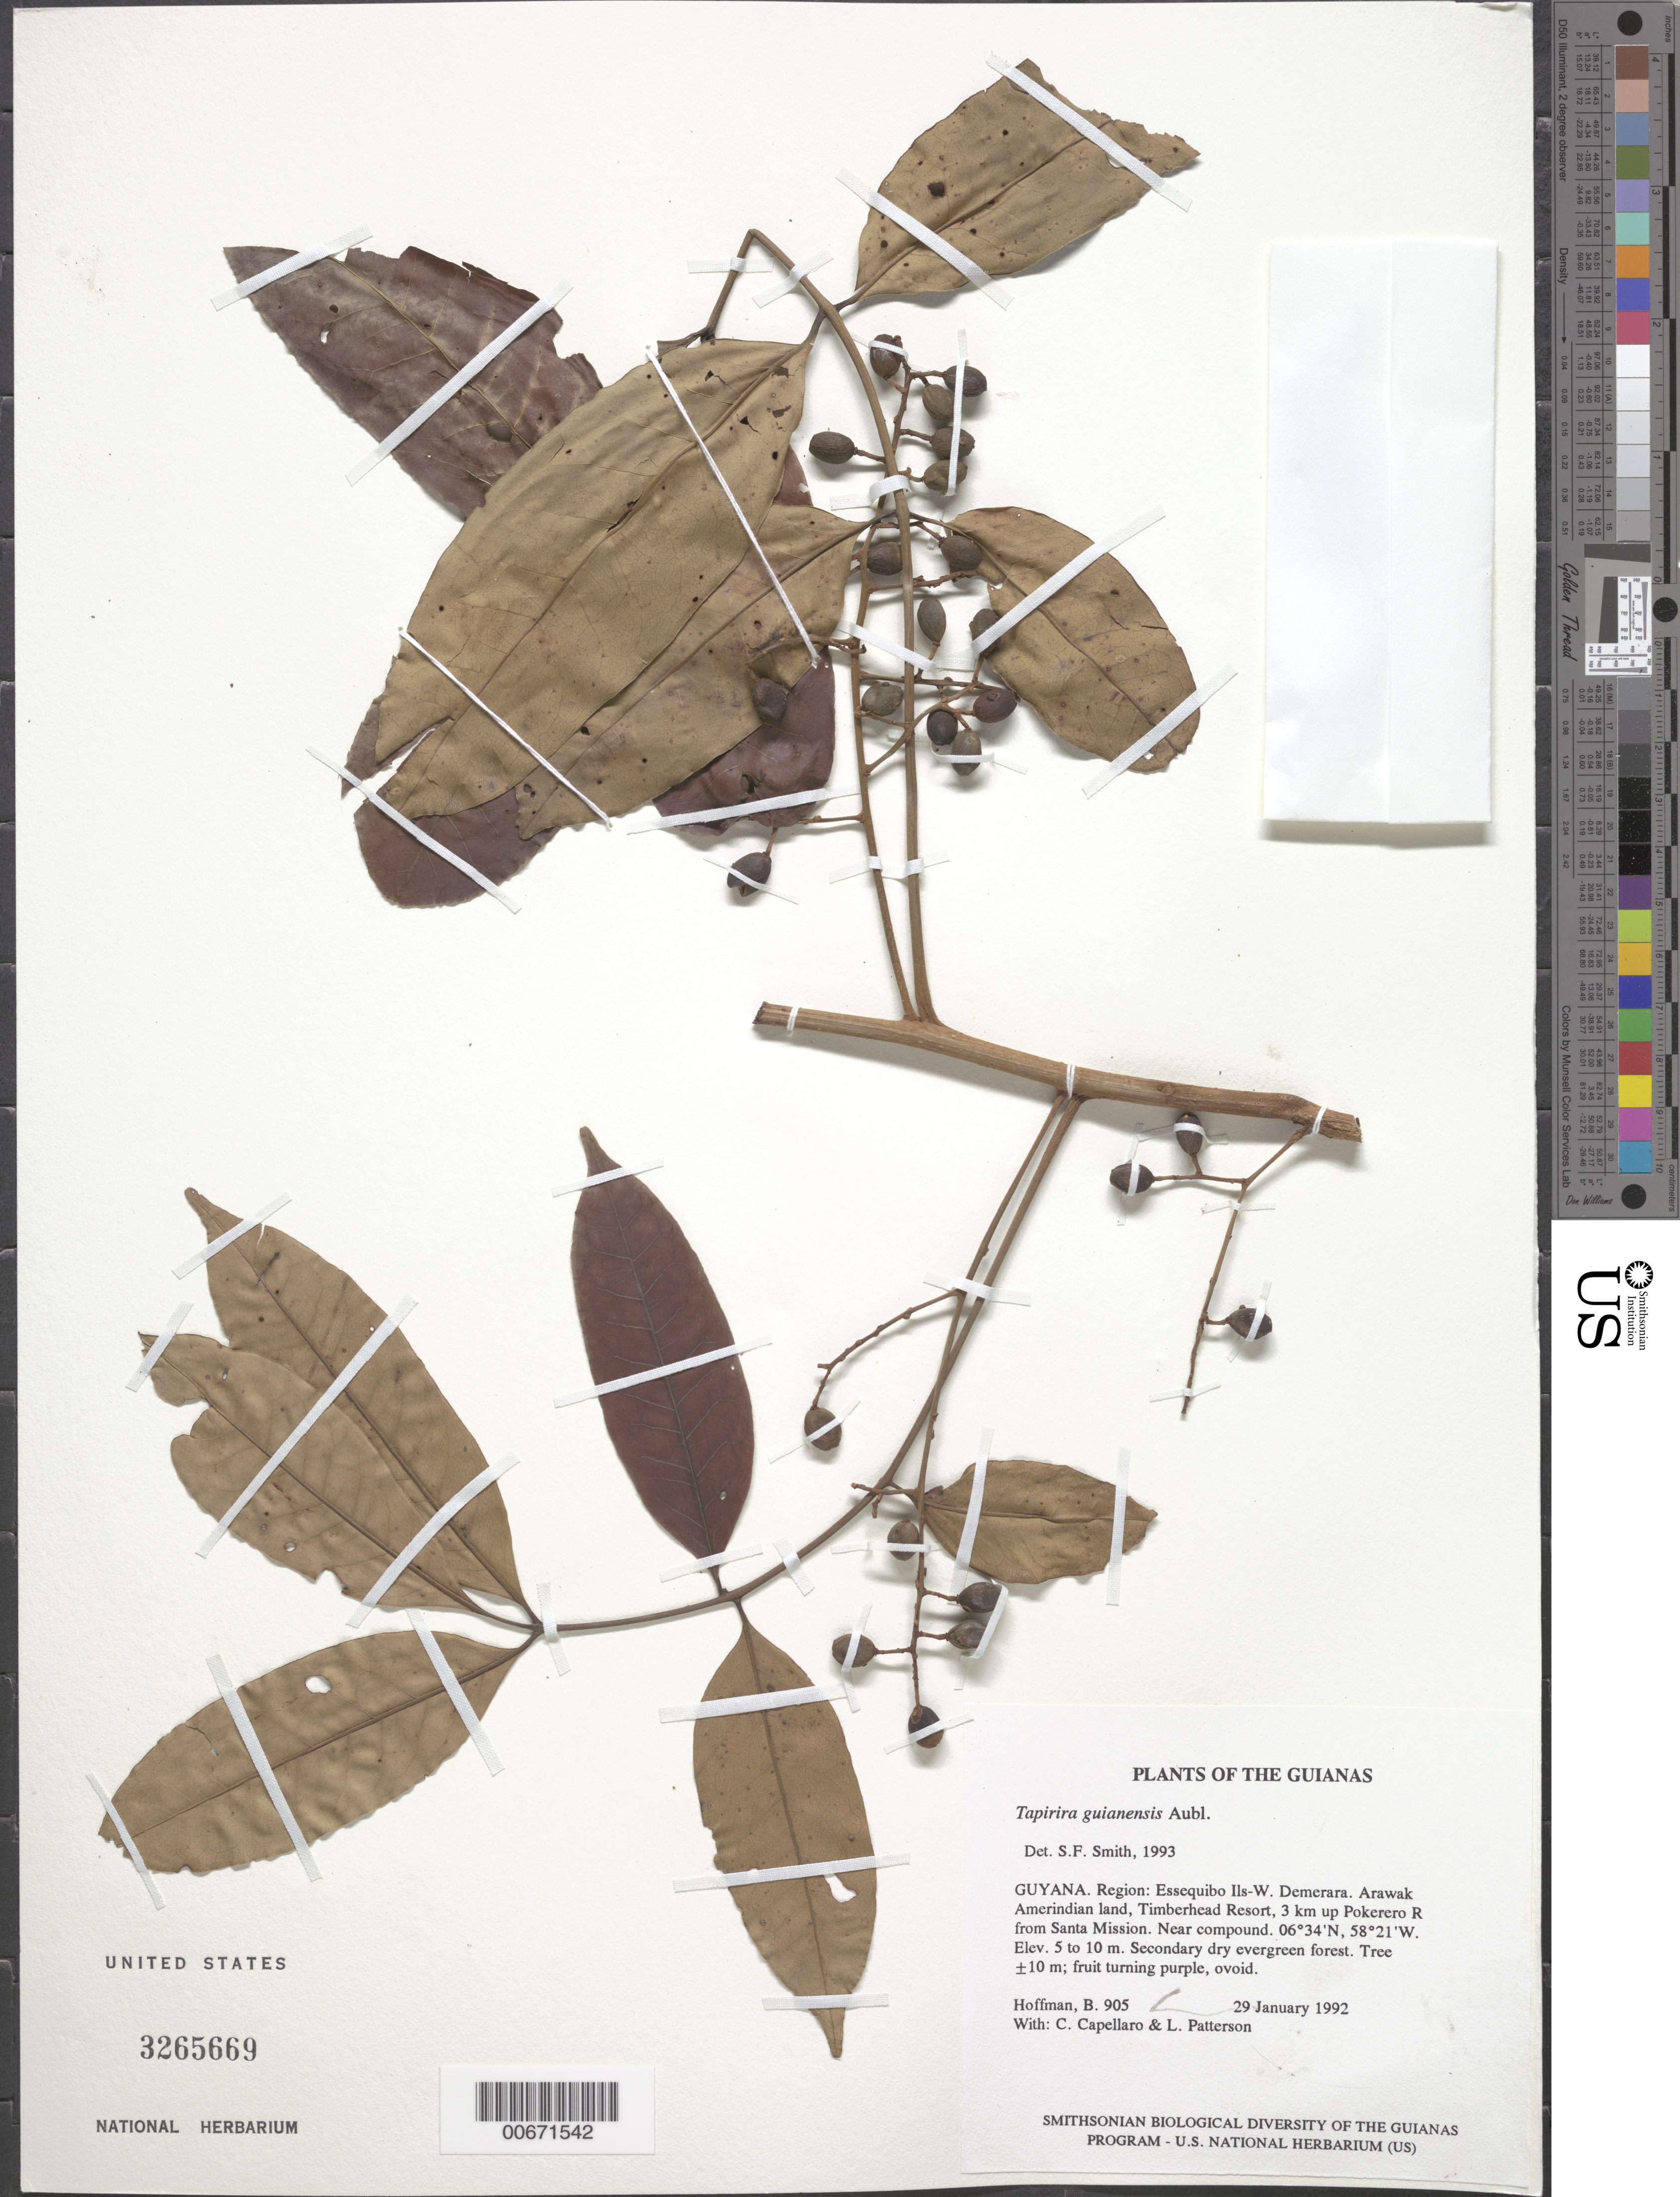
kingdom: Plantae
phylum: Tracheophyta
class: Magnoliopsida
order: Sapindales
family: Anacardiaceae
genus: Tapirira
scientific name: Tapirira guianensis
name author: Aubl.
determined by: Smith, Stephen F., (US), NMNH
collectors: B. Hoffman, C. Capellaro & L. Patterson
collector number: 905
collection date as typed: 29 January 1992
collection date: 1992-01-29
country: Guyana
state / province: Essequibo Isl-W. Demerara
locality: Arawak Amerindian land, Timberhead Resort, 3 km up Pokerero River from Santa Mission. Near compound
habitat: Secondary dry evergreen forest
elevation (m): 5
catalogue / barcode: US 3265669